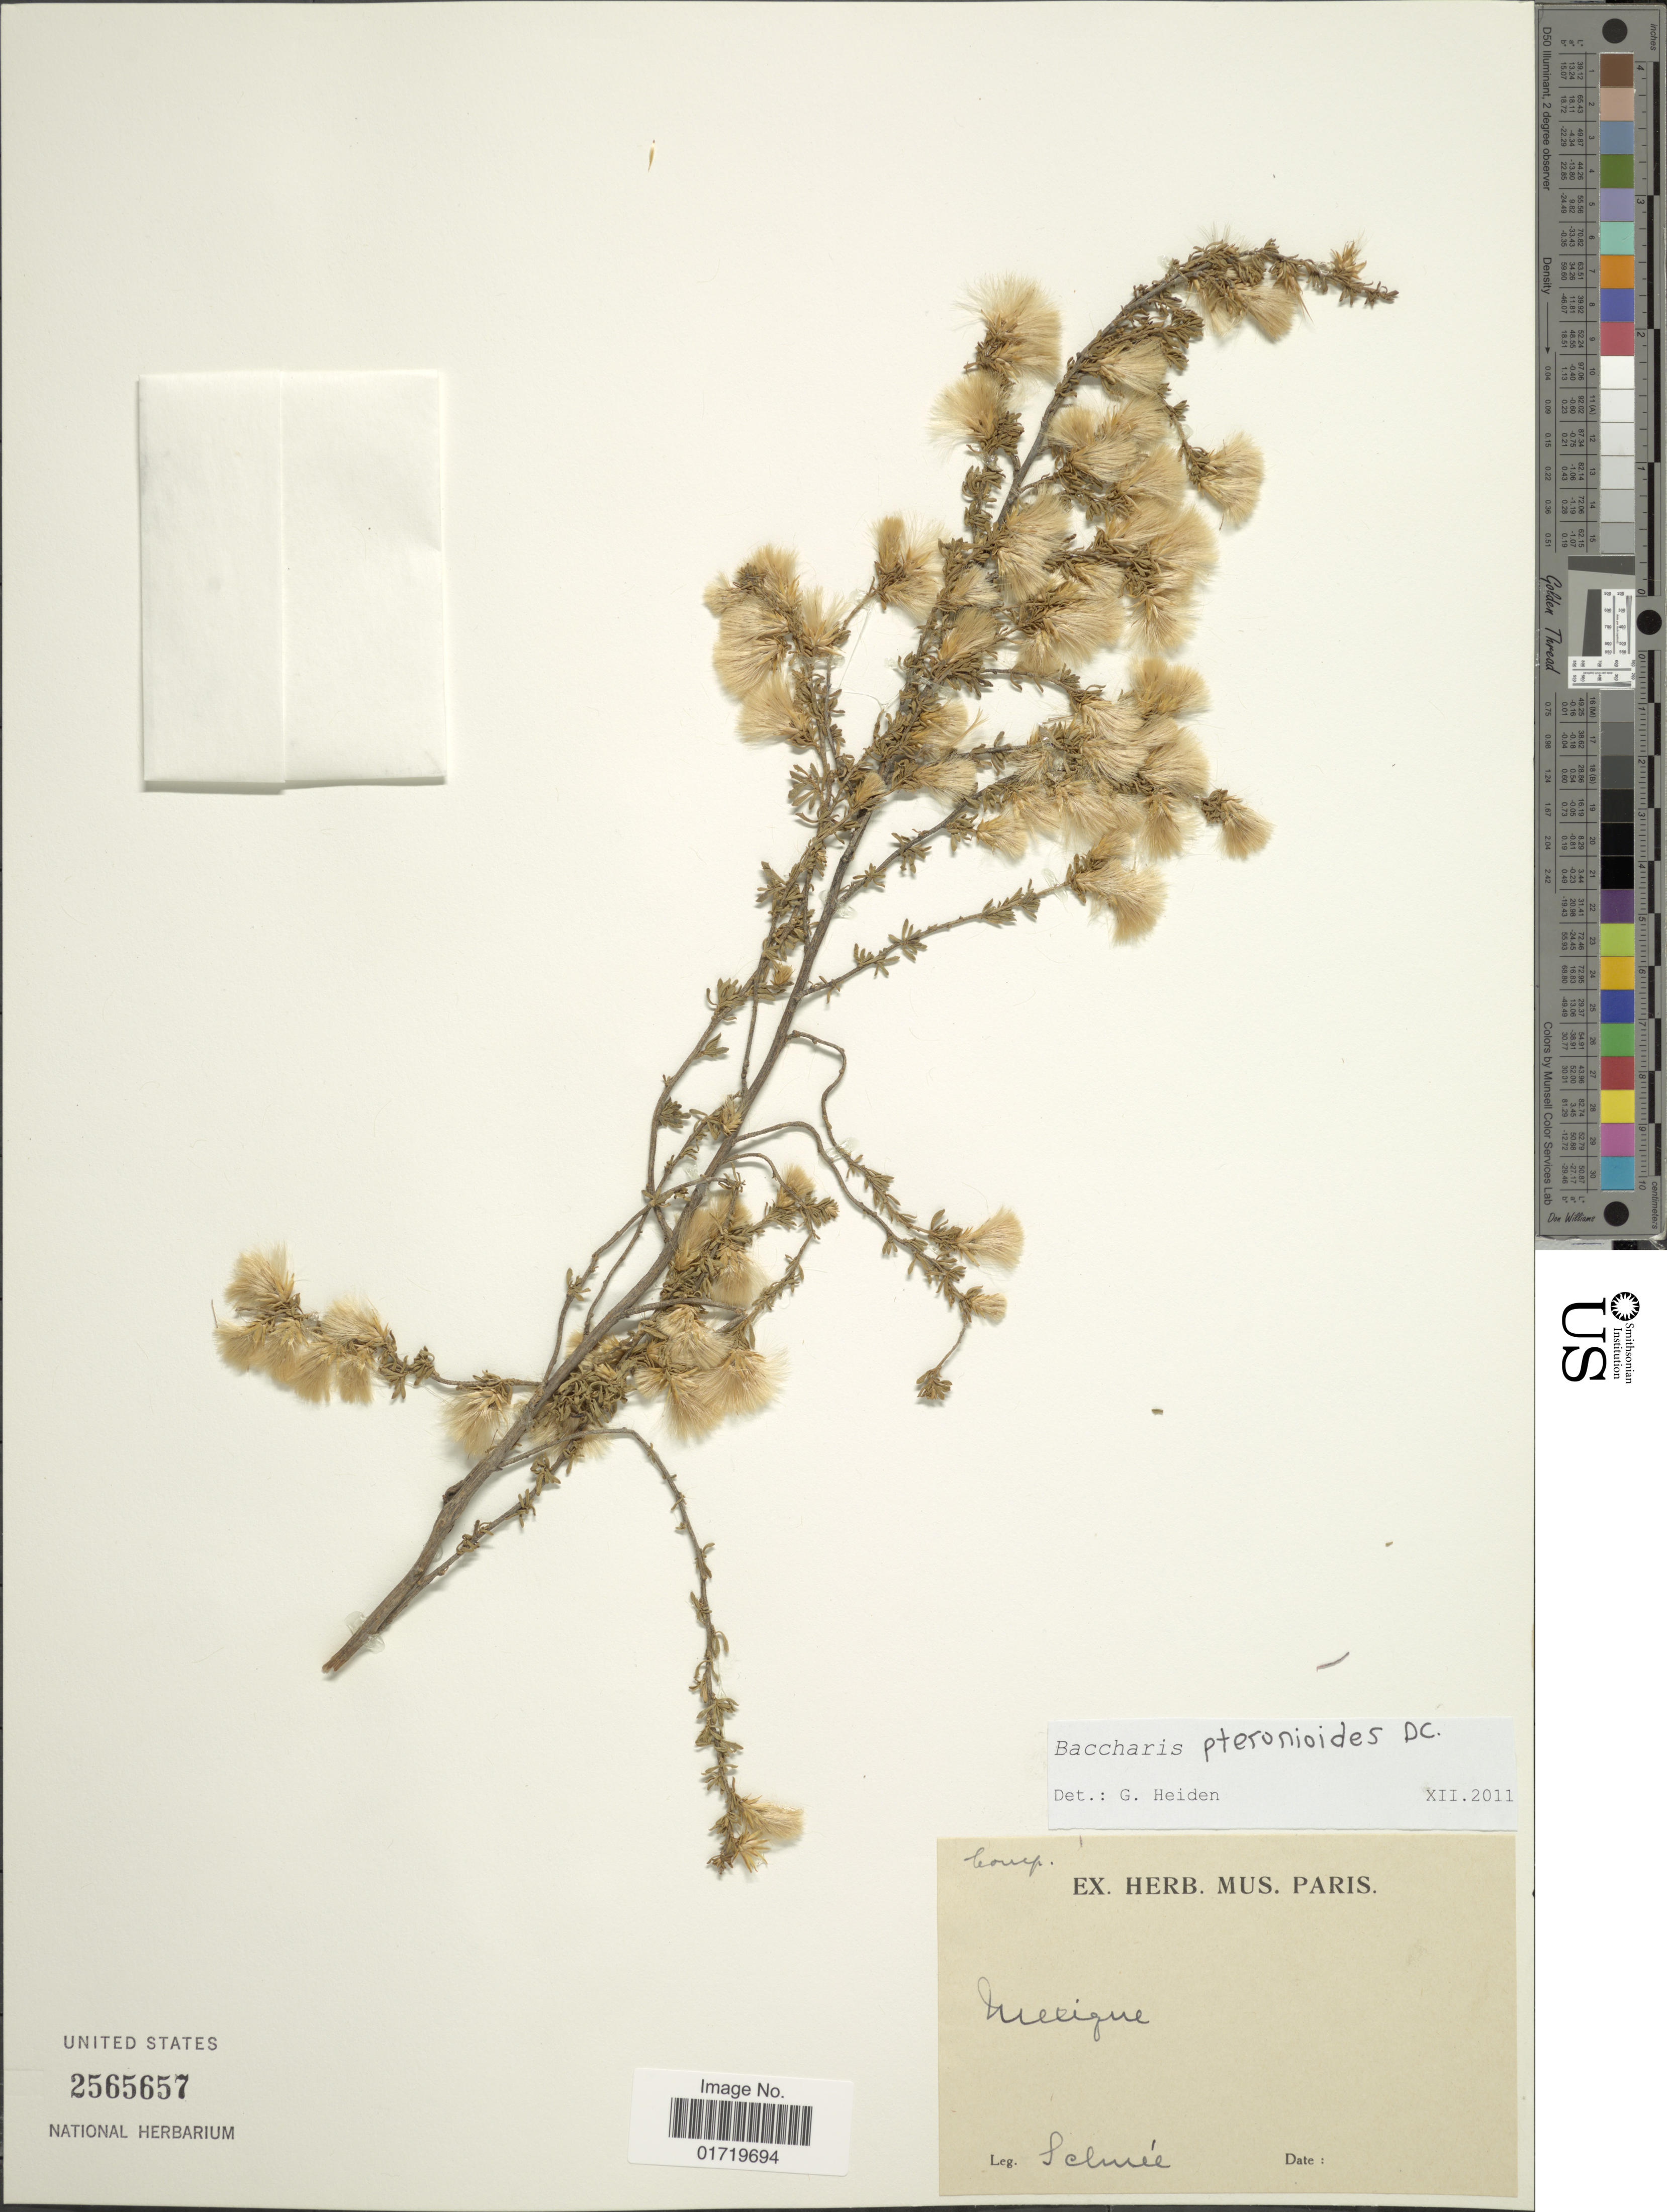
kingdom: Plantae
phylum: Tracheophyta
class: Magnoliopsida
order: Asterales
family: Asteraceae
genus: Baccharis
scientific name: Baccharis pteronioides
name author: DC.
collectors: -- Schnée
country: Mexico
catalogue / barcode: US 2565657